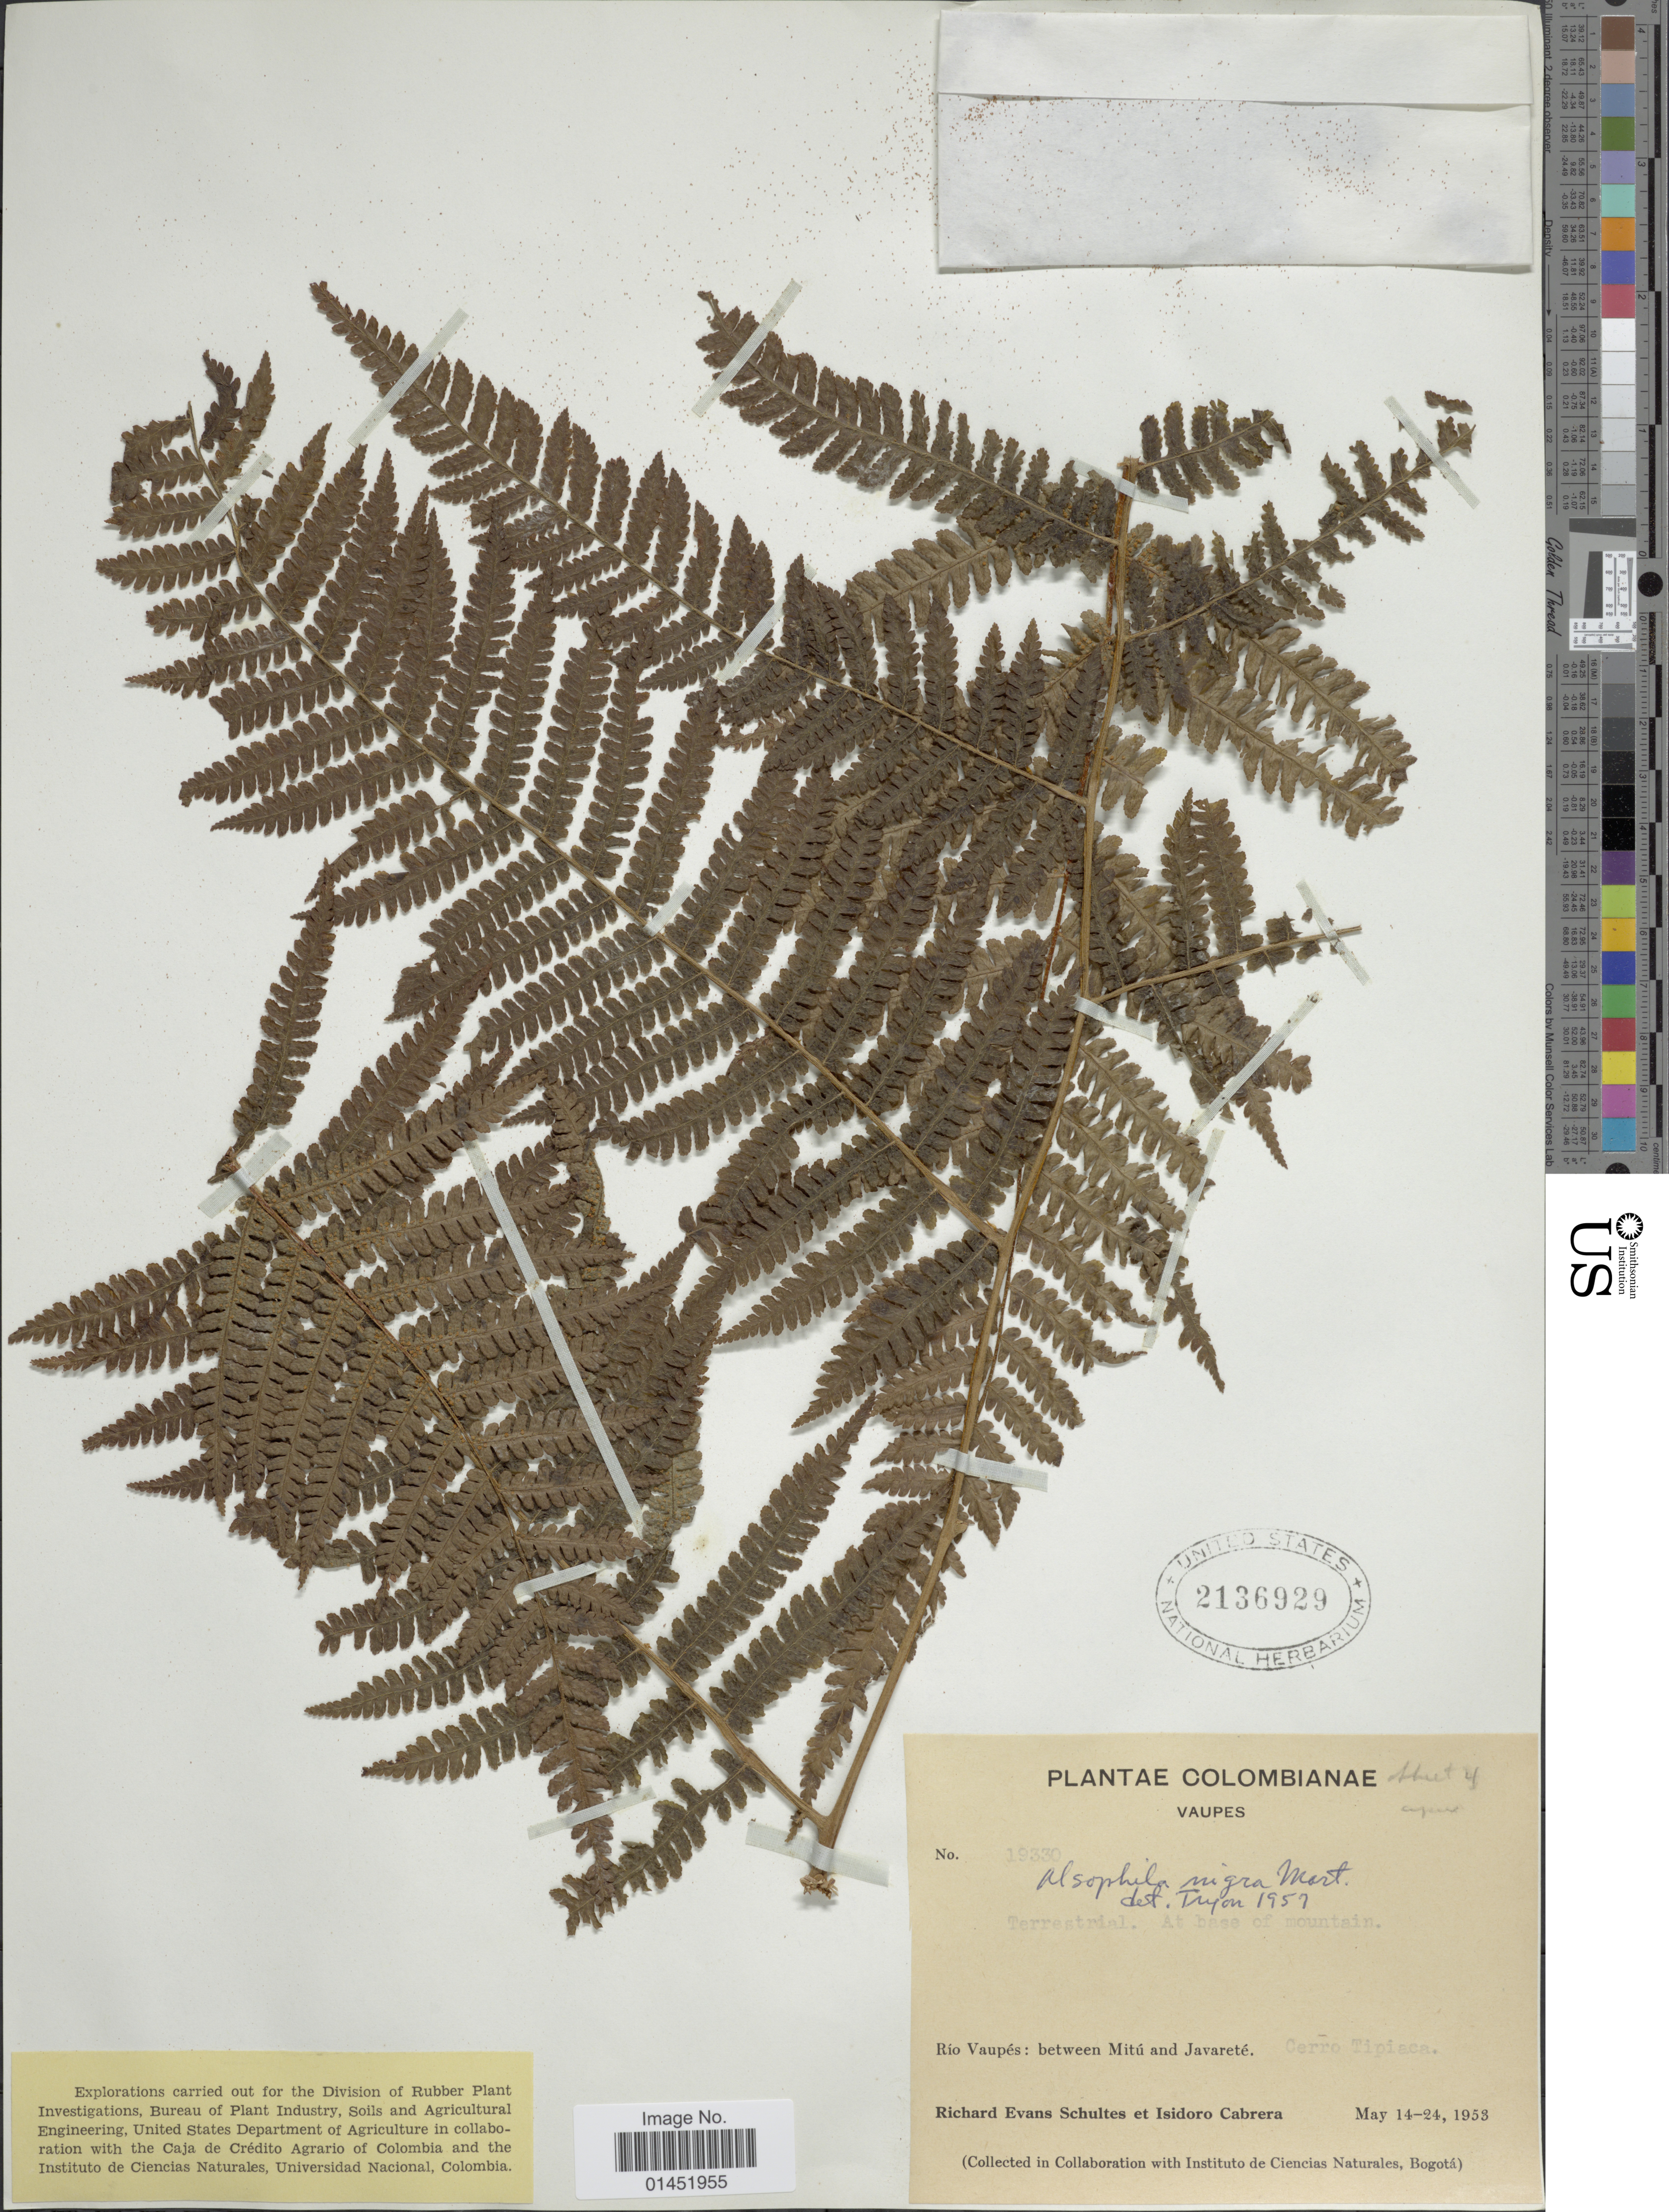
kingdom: Plantae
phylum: Tracheophyta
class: Polypodiopsida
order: Cyatheales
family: Cyatheaceae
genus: Cyathea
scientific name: Cyathea lasiosora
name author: (Mett. ex Kuhn) Domin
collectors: R. E. Schultes & I. Cabrera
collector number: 19330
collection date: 1953-05-14/1953-05-24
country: Colombia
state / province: Vaupés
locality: Río Vaupés: between Mitú and Javareté, Cerro Tipiaca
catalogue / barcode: US 2136929